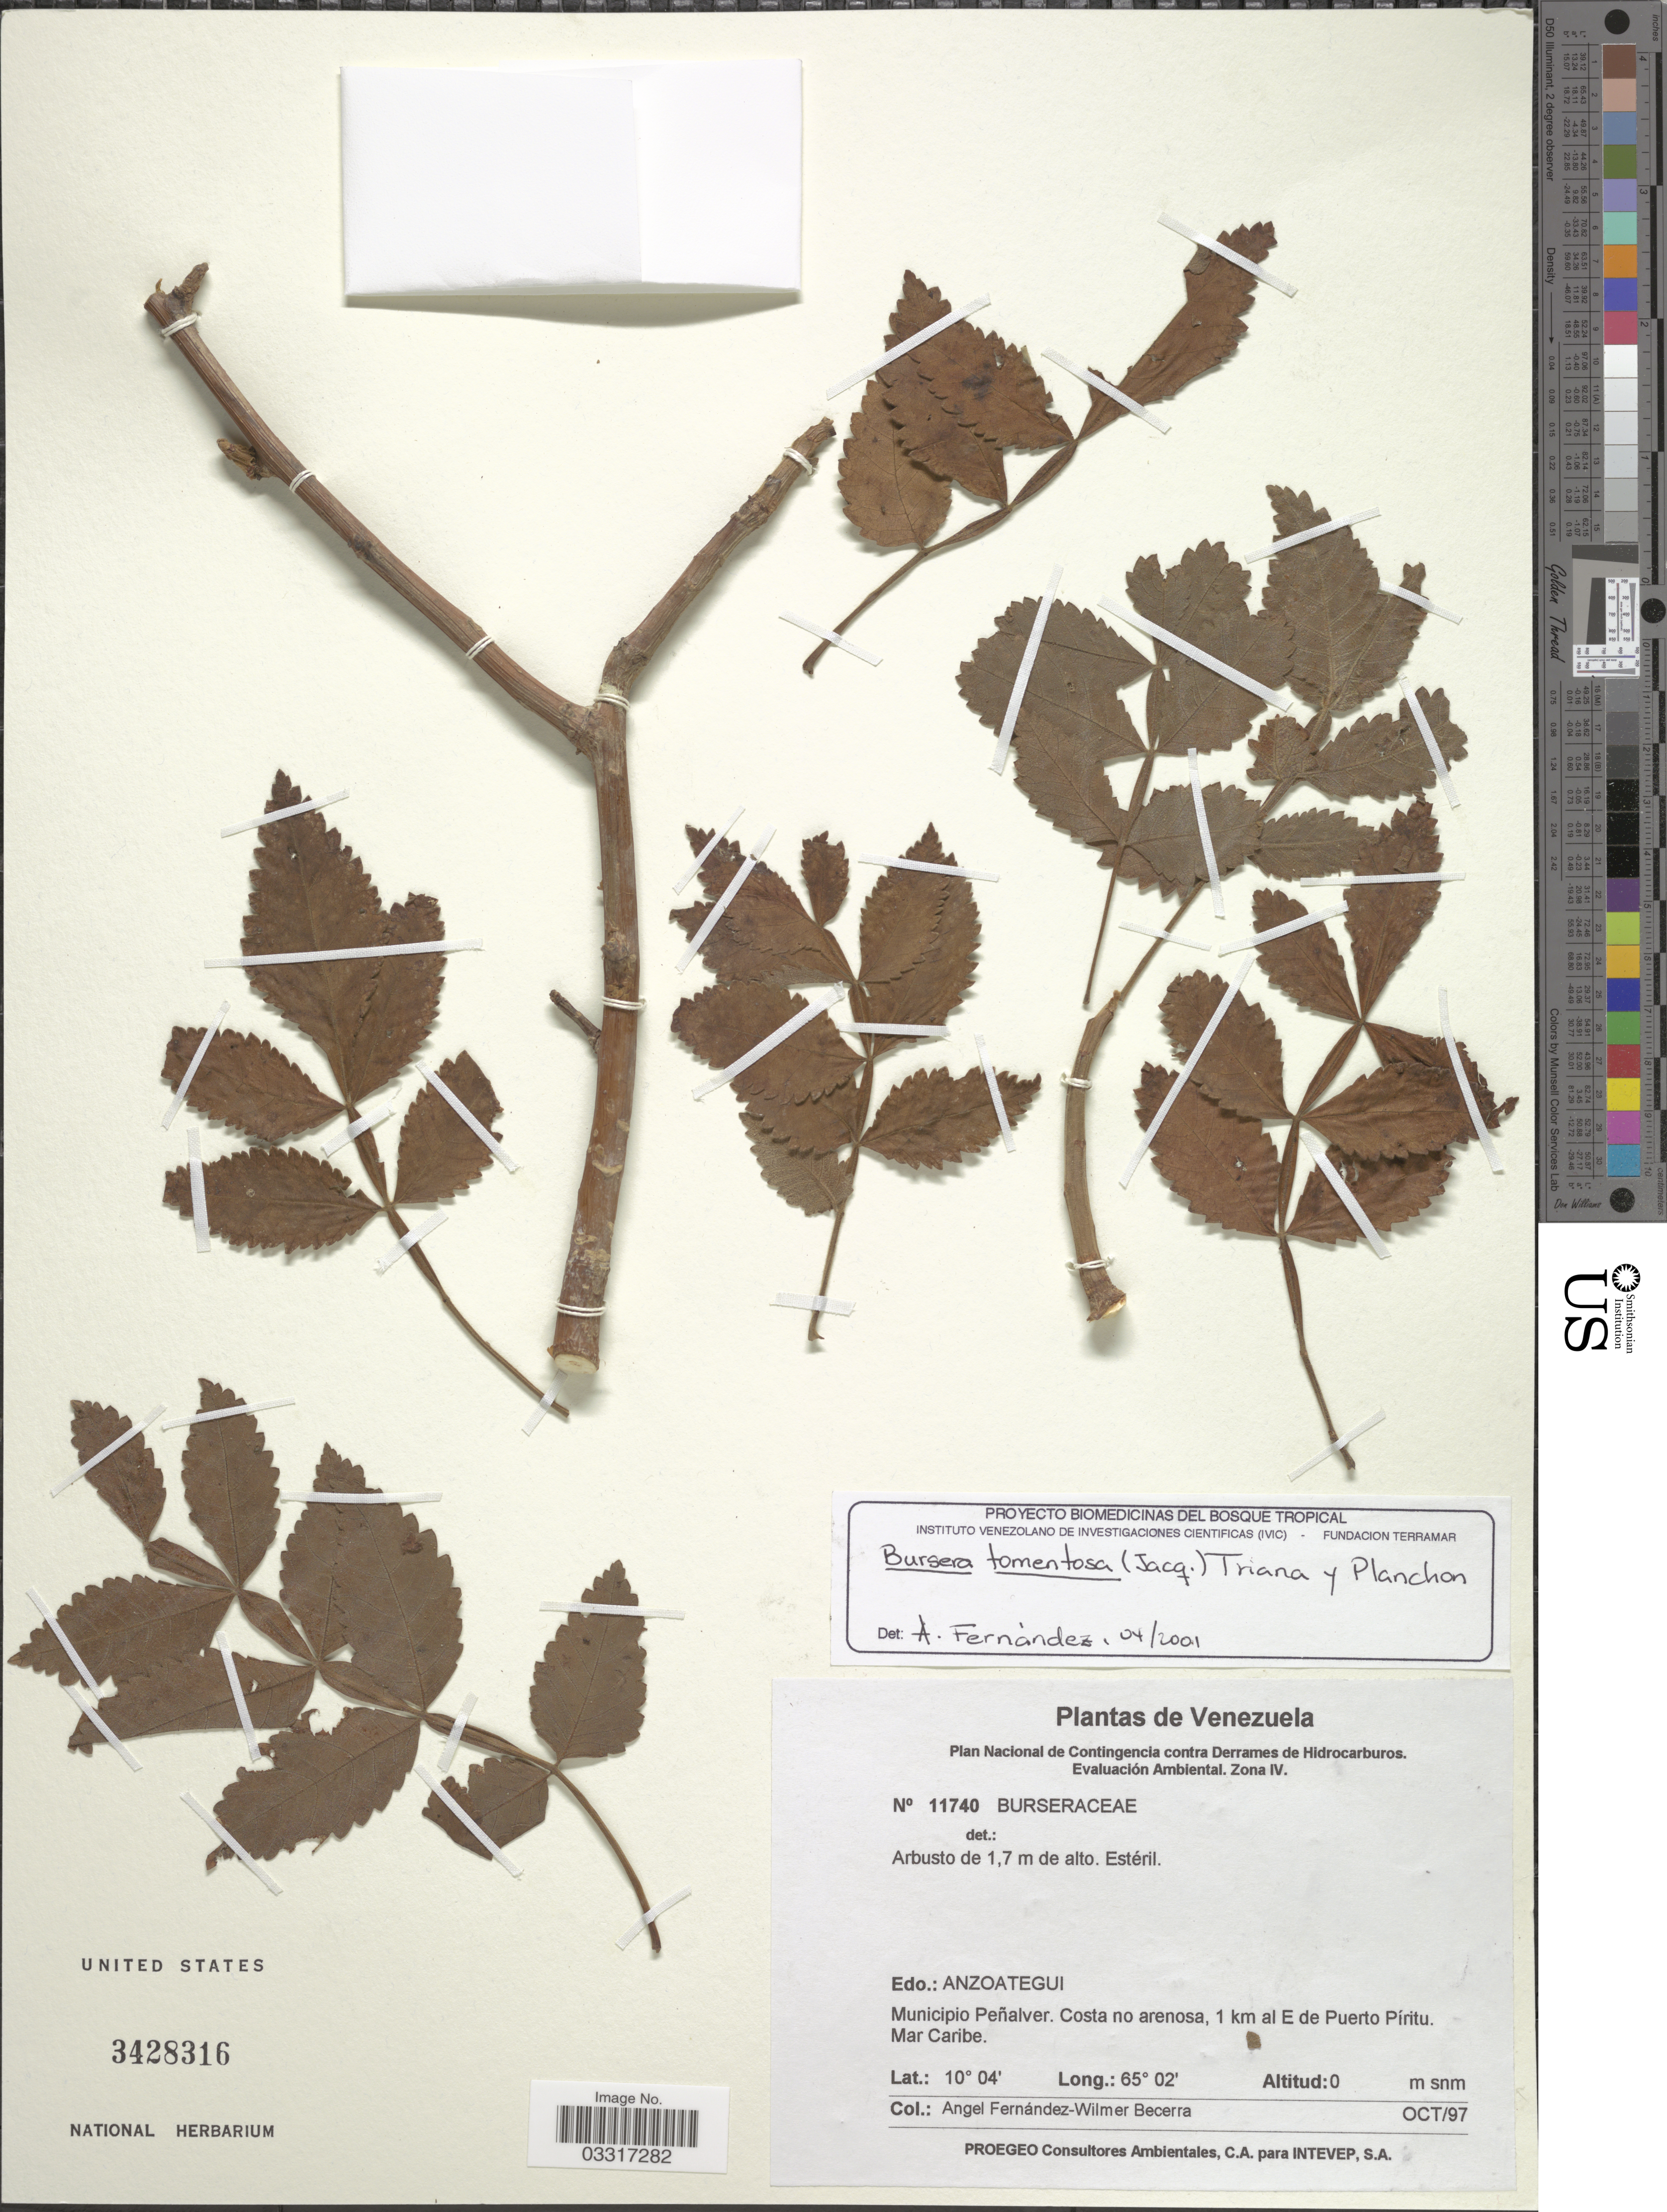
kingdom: Plantae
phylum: Tracheophyta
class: Magnoliopsida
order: Sapindales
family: Burseraceae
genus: Bursera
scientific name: Bursera tomentosa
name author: (Jacq.) Triana & Planch.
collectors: Á. Fernández & W. Becerra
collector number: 11740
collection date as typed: Transcribed d/m/y: /10/97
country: Venezuela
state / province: Anzoategui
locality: Municipio Peñalver. Costa no arenosa, 1 km al E de Puerto Píritu. Mar Caribe.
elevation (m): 0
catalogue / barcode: US 3428316